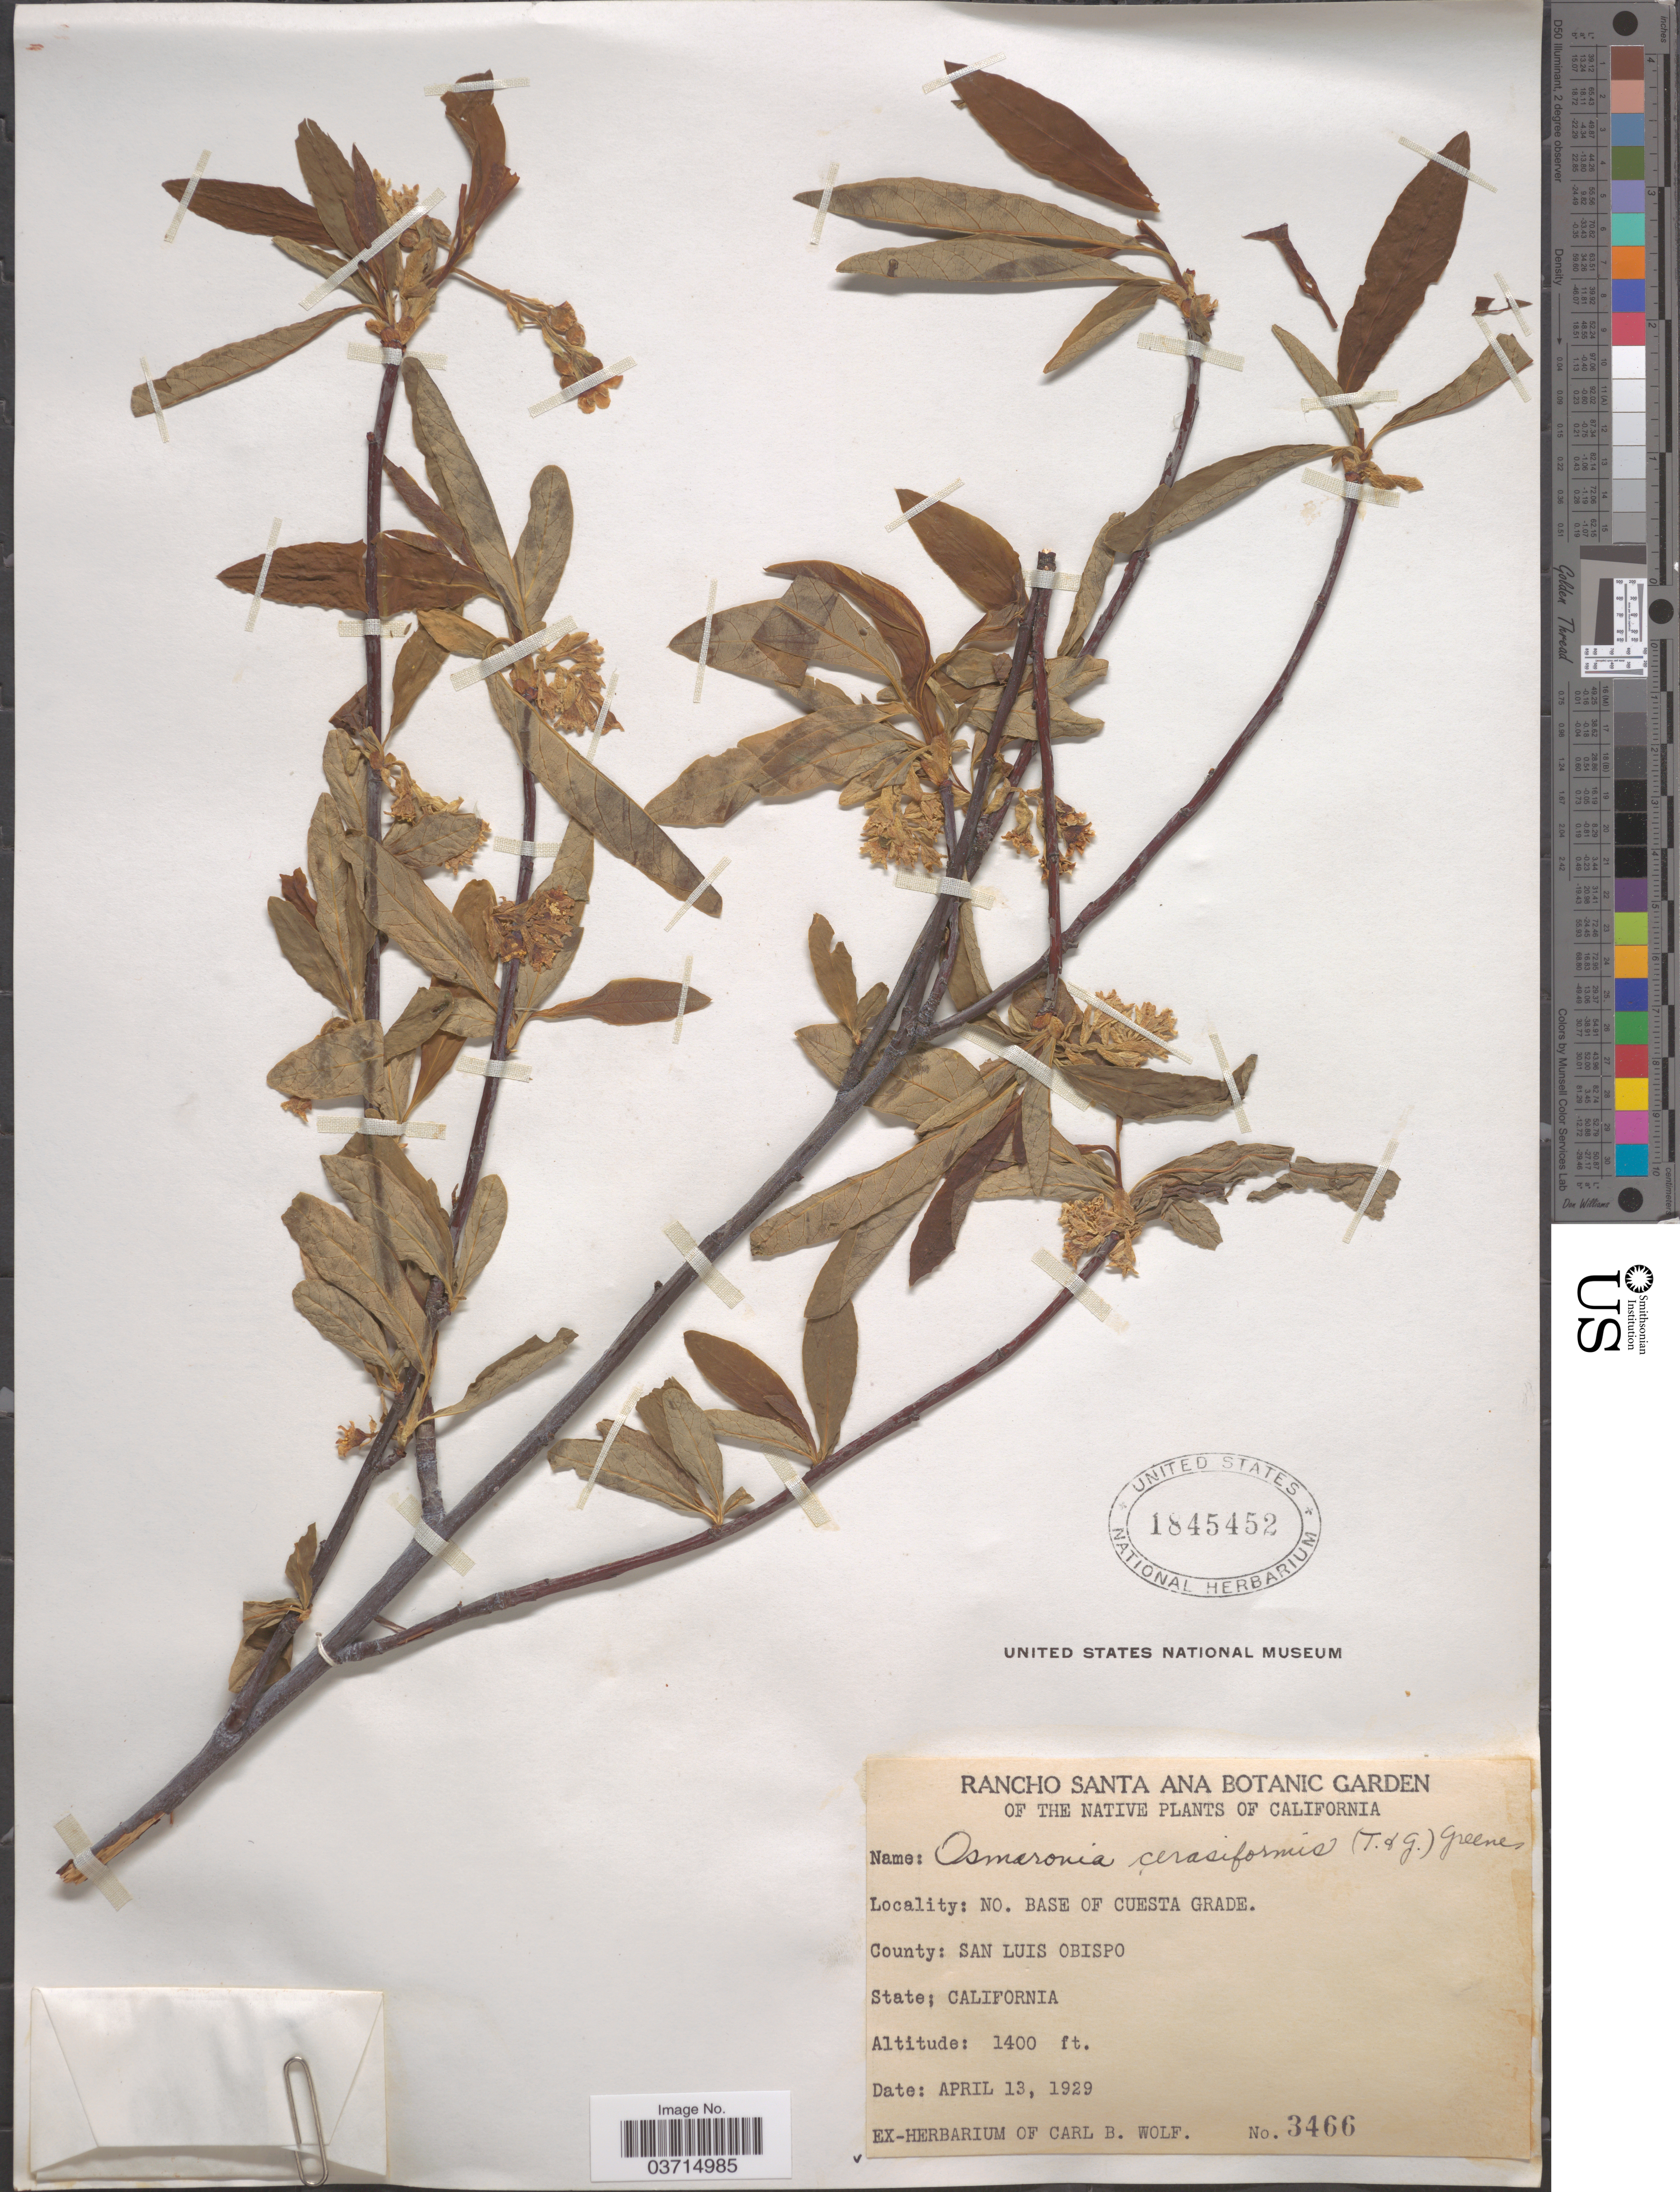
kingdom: Plantae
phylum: Tracheophyta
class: Magnoliopsida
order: Rosales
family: Rosaceae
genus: Oemleria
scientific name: Oemleria cerasiformis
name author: (Torr. & A. Gray ex Hook. & Arn.) J.W. Landon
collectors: ex herb. Carl B. Wolf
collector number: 3466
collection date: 1929-04-13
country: United States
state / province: California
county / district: San Luis Obispo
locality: No. base of Cuesta Grade. County: San Luis Obispo.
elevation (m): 427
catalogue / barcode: US 1845452